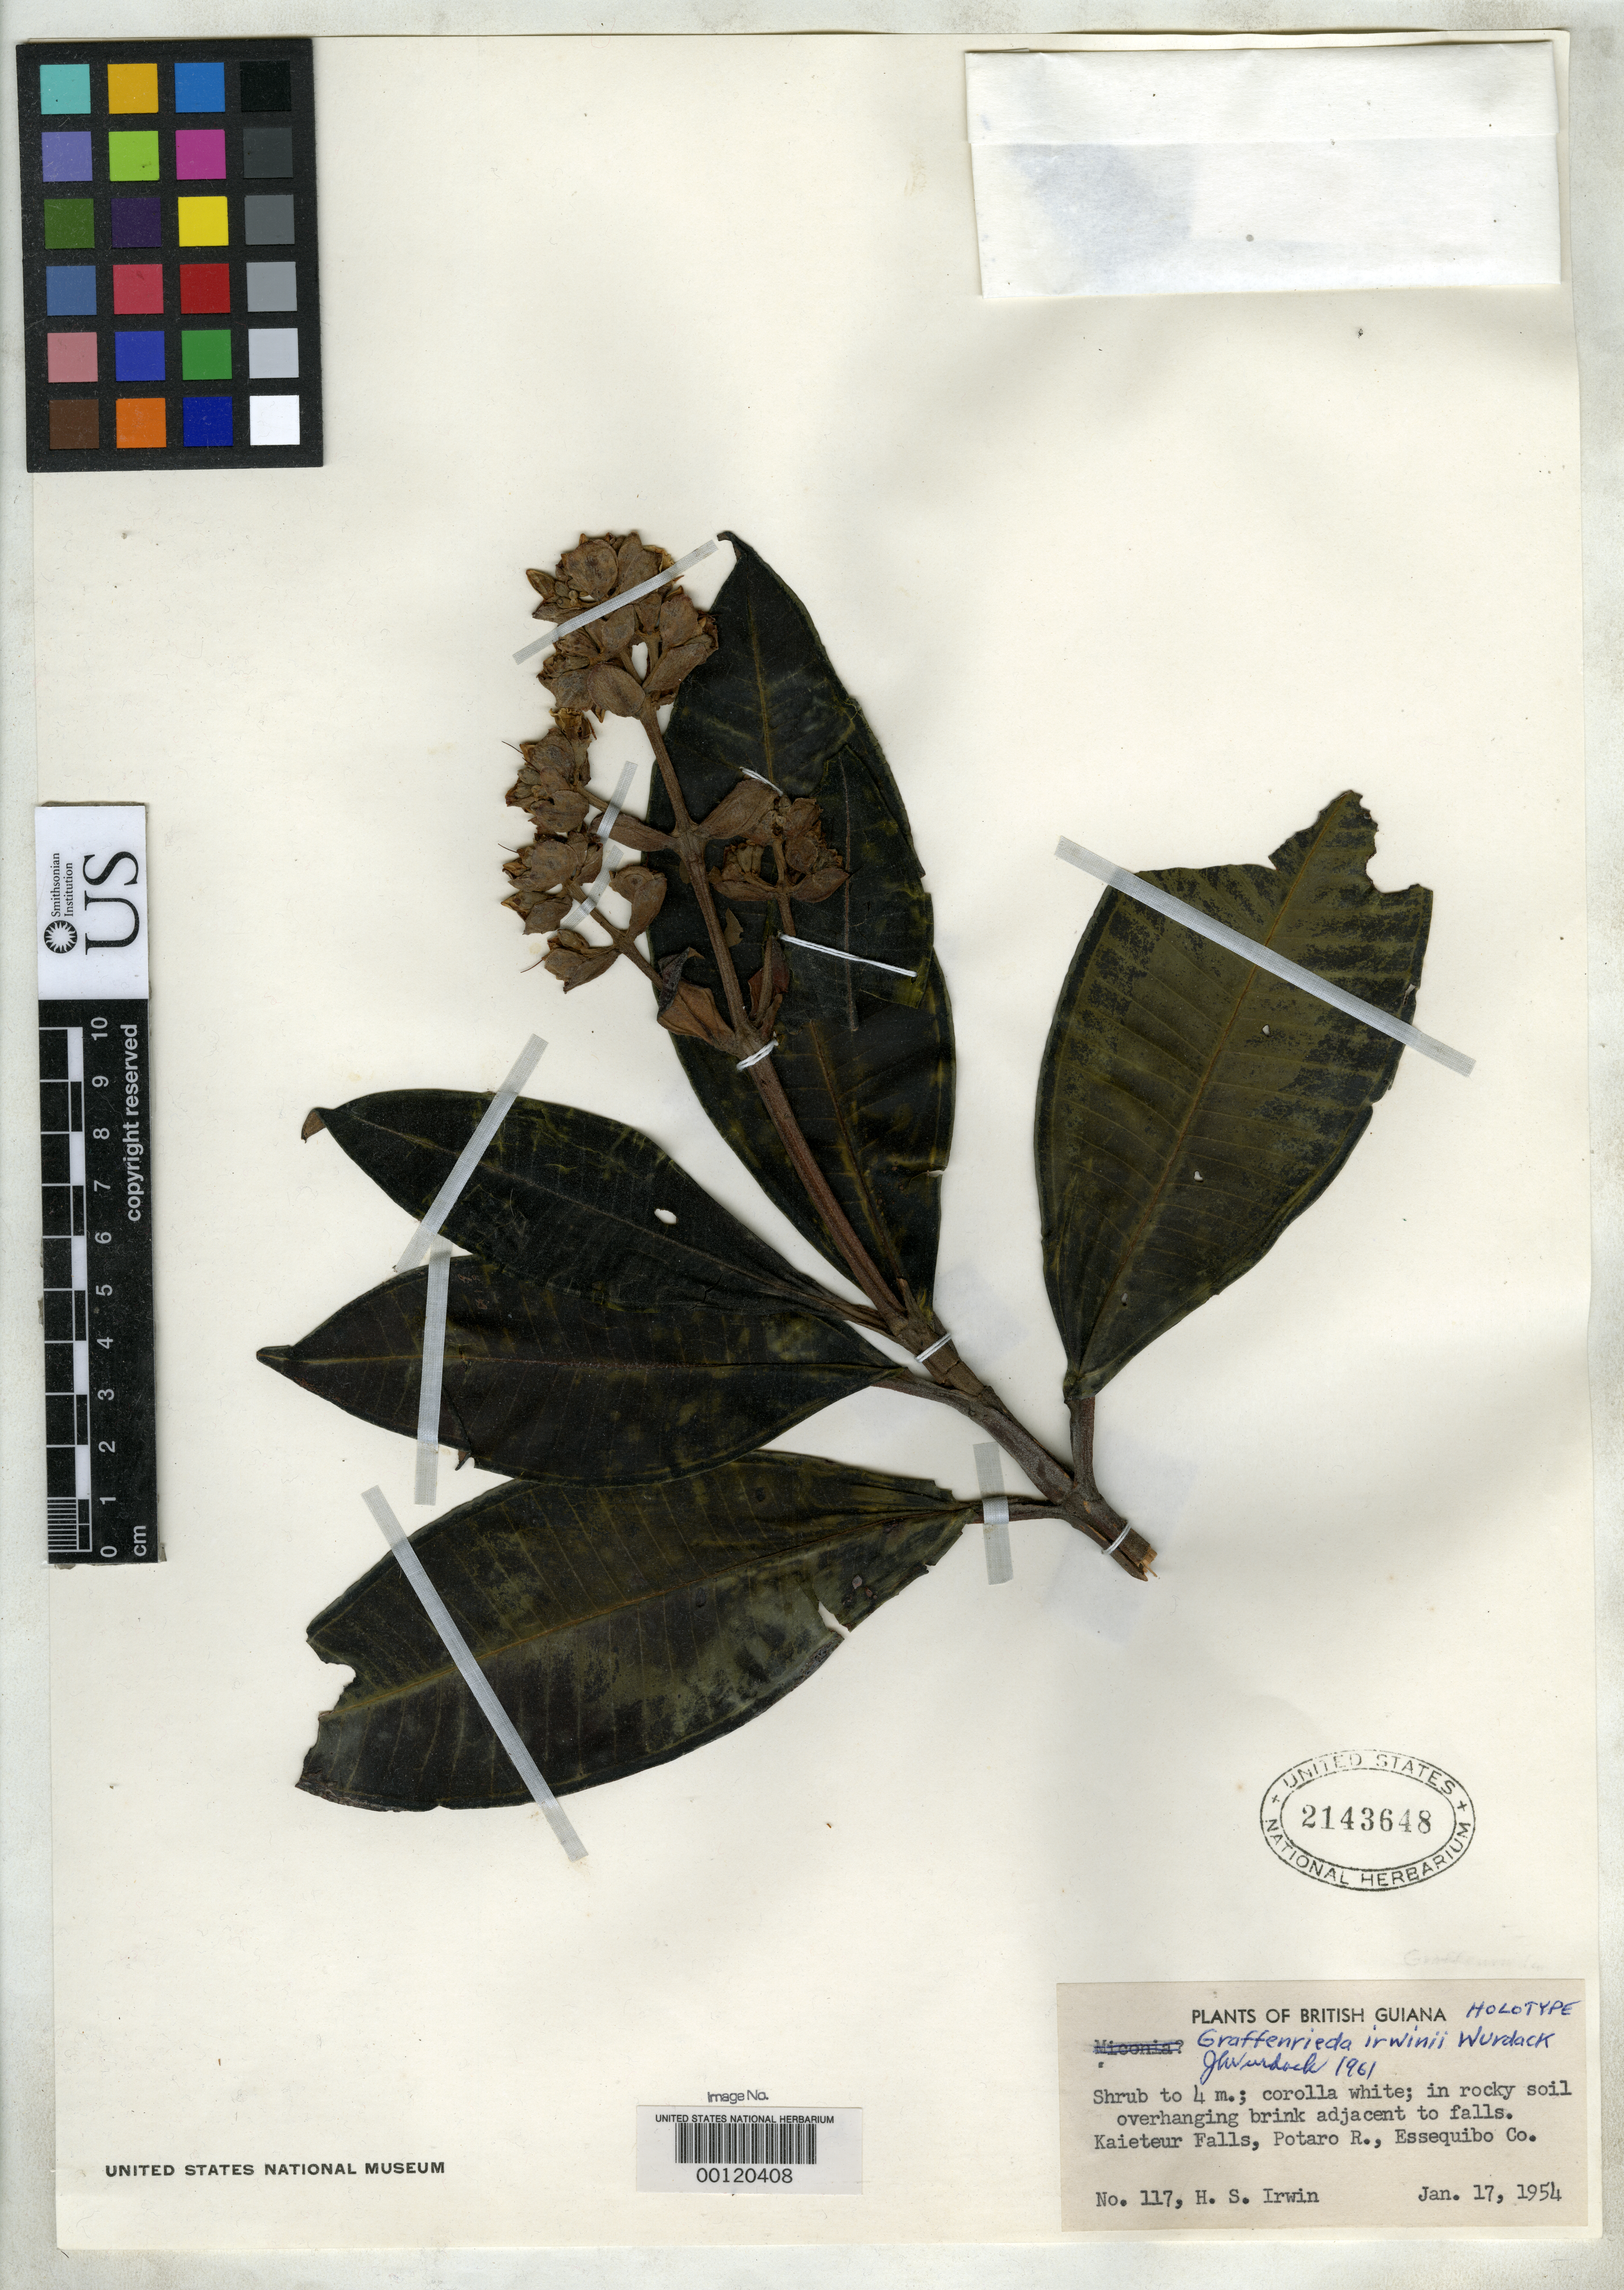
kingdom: Plantae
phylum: Tracheophyta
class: Magnoliopsida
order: Myrtales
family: Melastomataceae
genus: Graffenrieda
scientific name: Graffenrieda irwinii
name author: Wurdack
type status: Holotype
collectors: H. Irwin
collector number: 117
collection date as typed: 17 Jan 1954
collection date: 1954-01-17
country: Guyana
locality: Kaieteur Falls.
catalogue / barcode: US 2143648